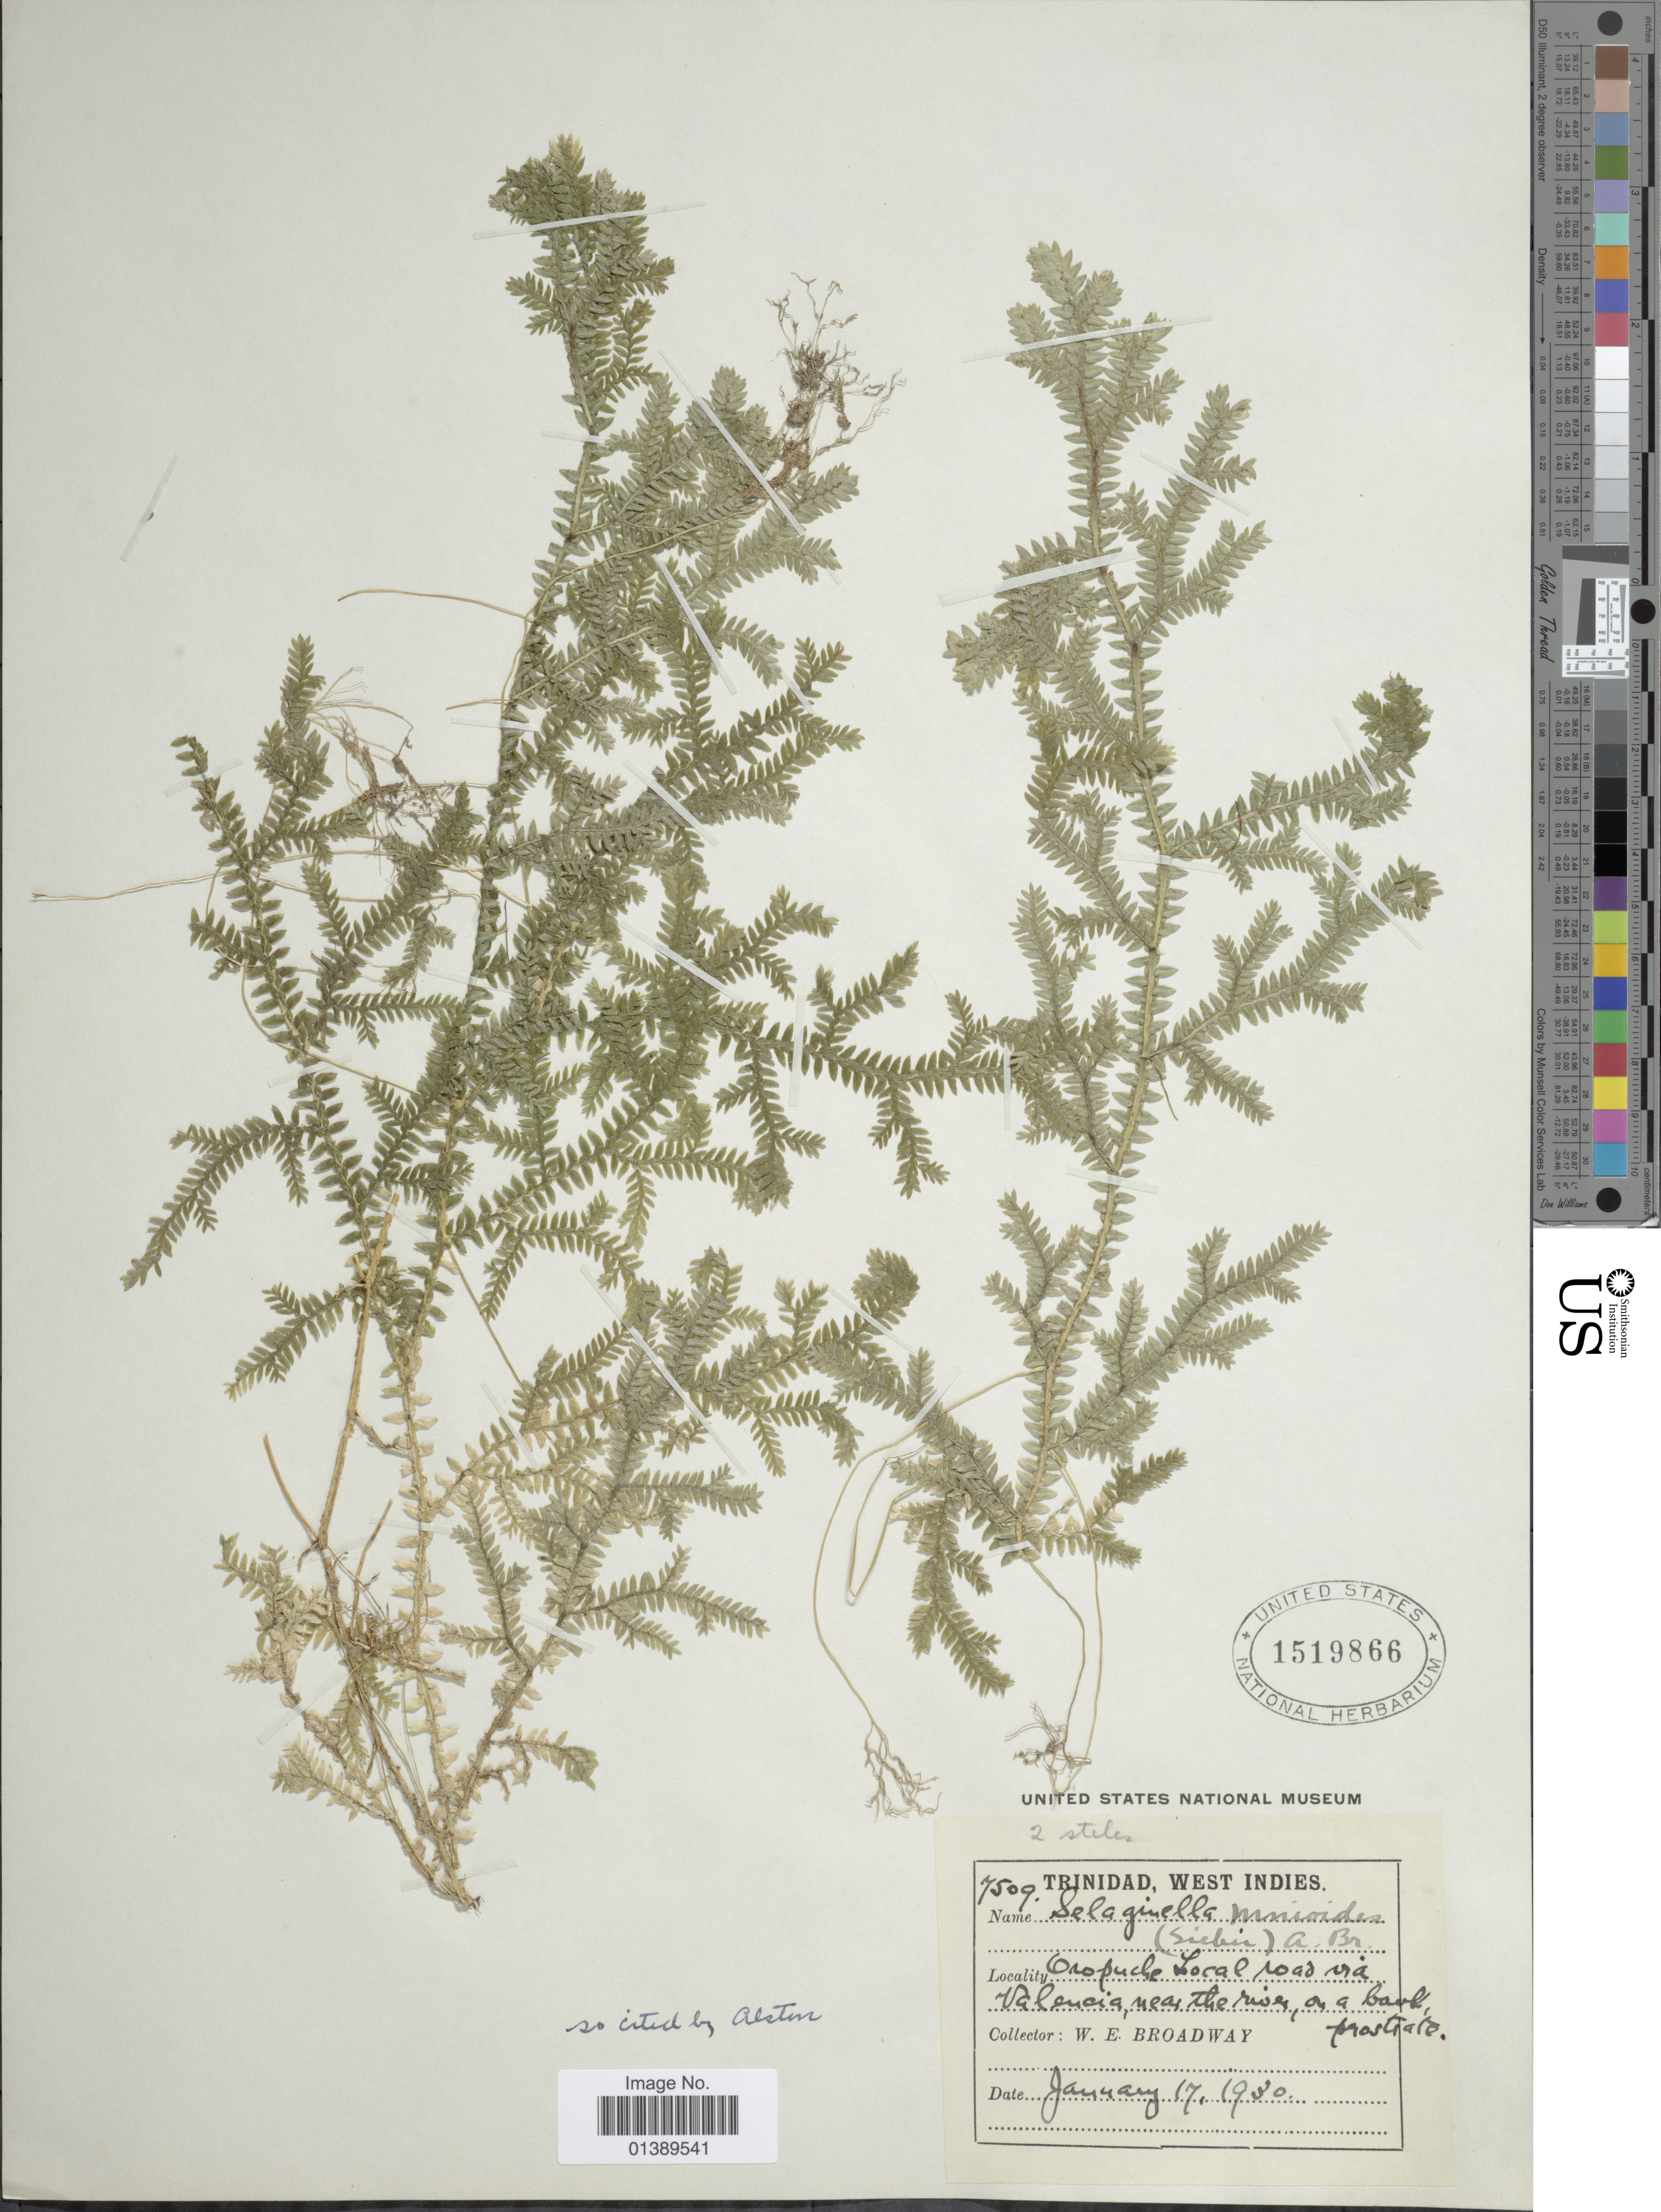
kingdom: Plantae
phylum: Tracheophyta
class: Lycopodiopsida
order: Selaginellales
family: Selaginellaceae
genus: Selaginella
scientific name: Selaginella diffusa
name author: (C. Presl) Spring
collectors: W. E. Broadway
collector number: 7509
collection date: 1930-01-17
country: Trinidad and Tobago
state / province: Trinidad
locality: West Indies, Oropuche, local road via Valencia, near the river, on a bank, prostrate.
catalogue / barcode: US 1519866